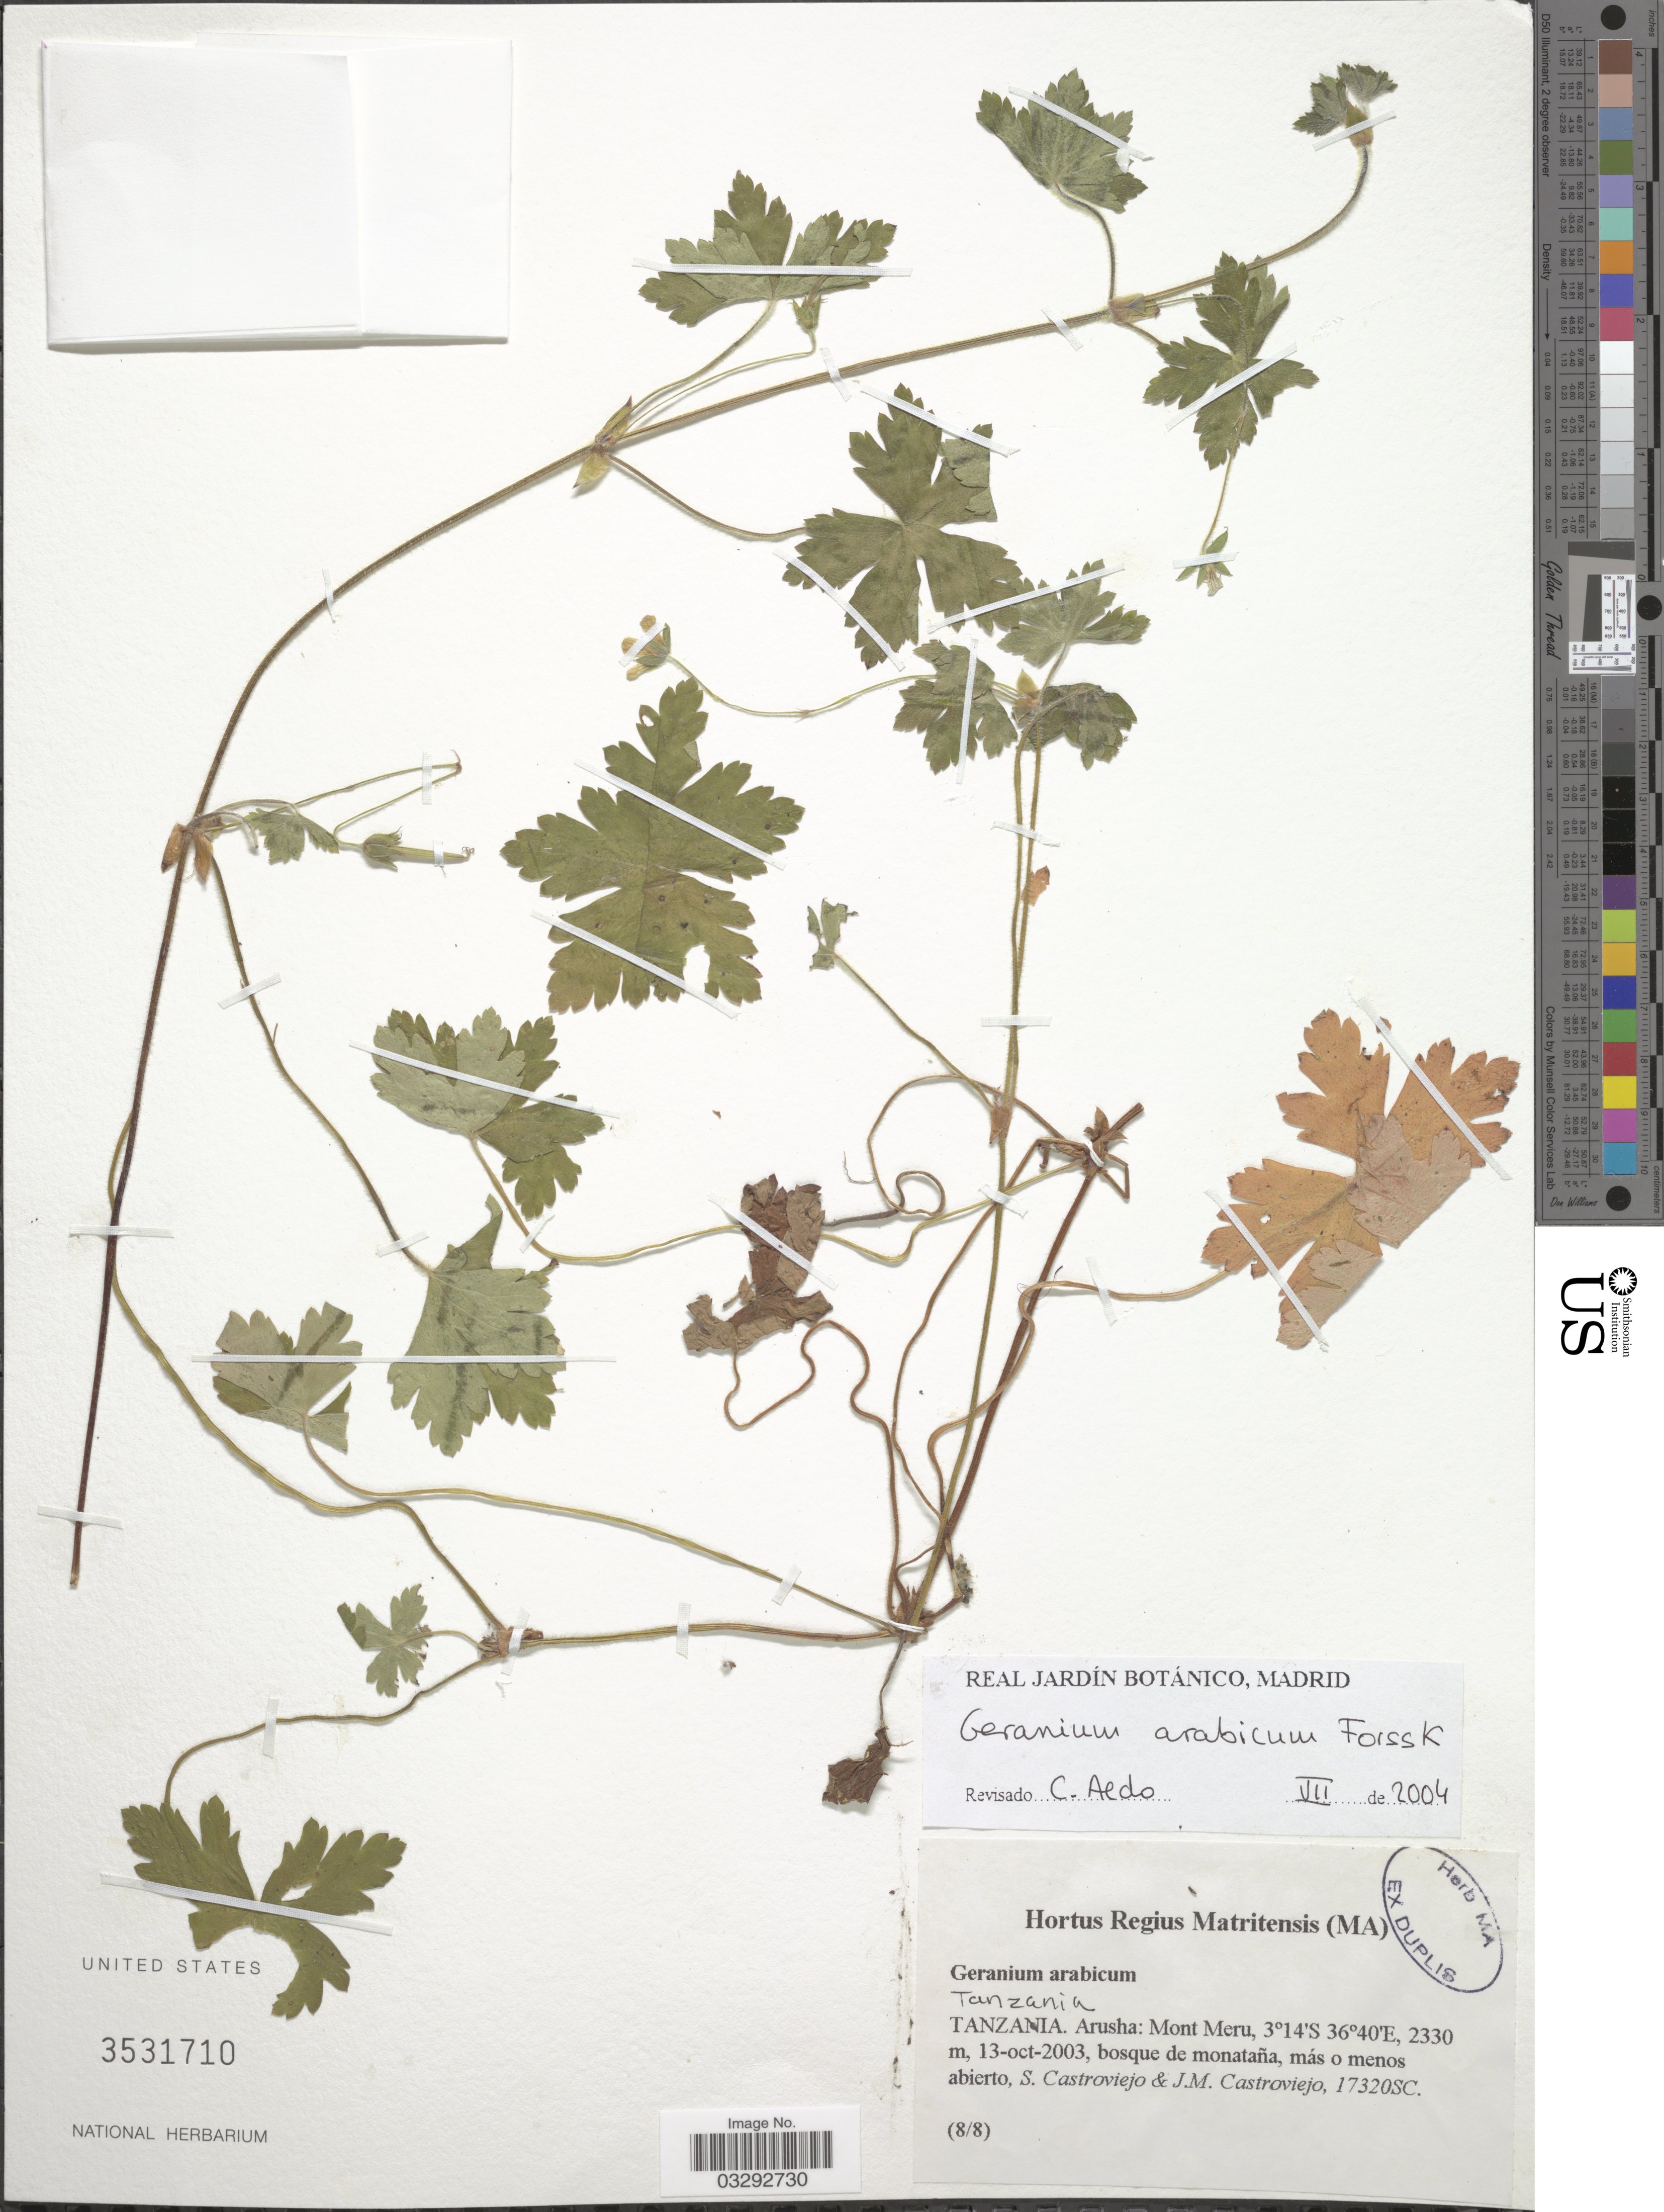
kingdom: Plantae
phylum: Tracheophyta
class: Magnoliopsida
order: Geraniales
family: Geraniaceae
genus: Geranium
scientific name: Geranium arabicum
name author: Forssk.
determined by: Aedo, C.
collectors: S. Castroviejo & J. Castroviejo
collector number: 17320SC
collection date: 2003-10-13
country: Tanzania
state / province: Arusha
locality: Mont Meru.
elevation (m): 2330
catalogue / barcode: US 3531710